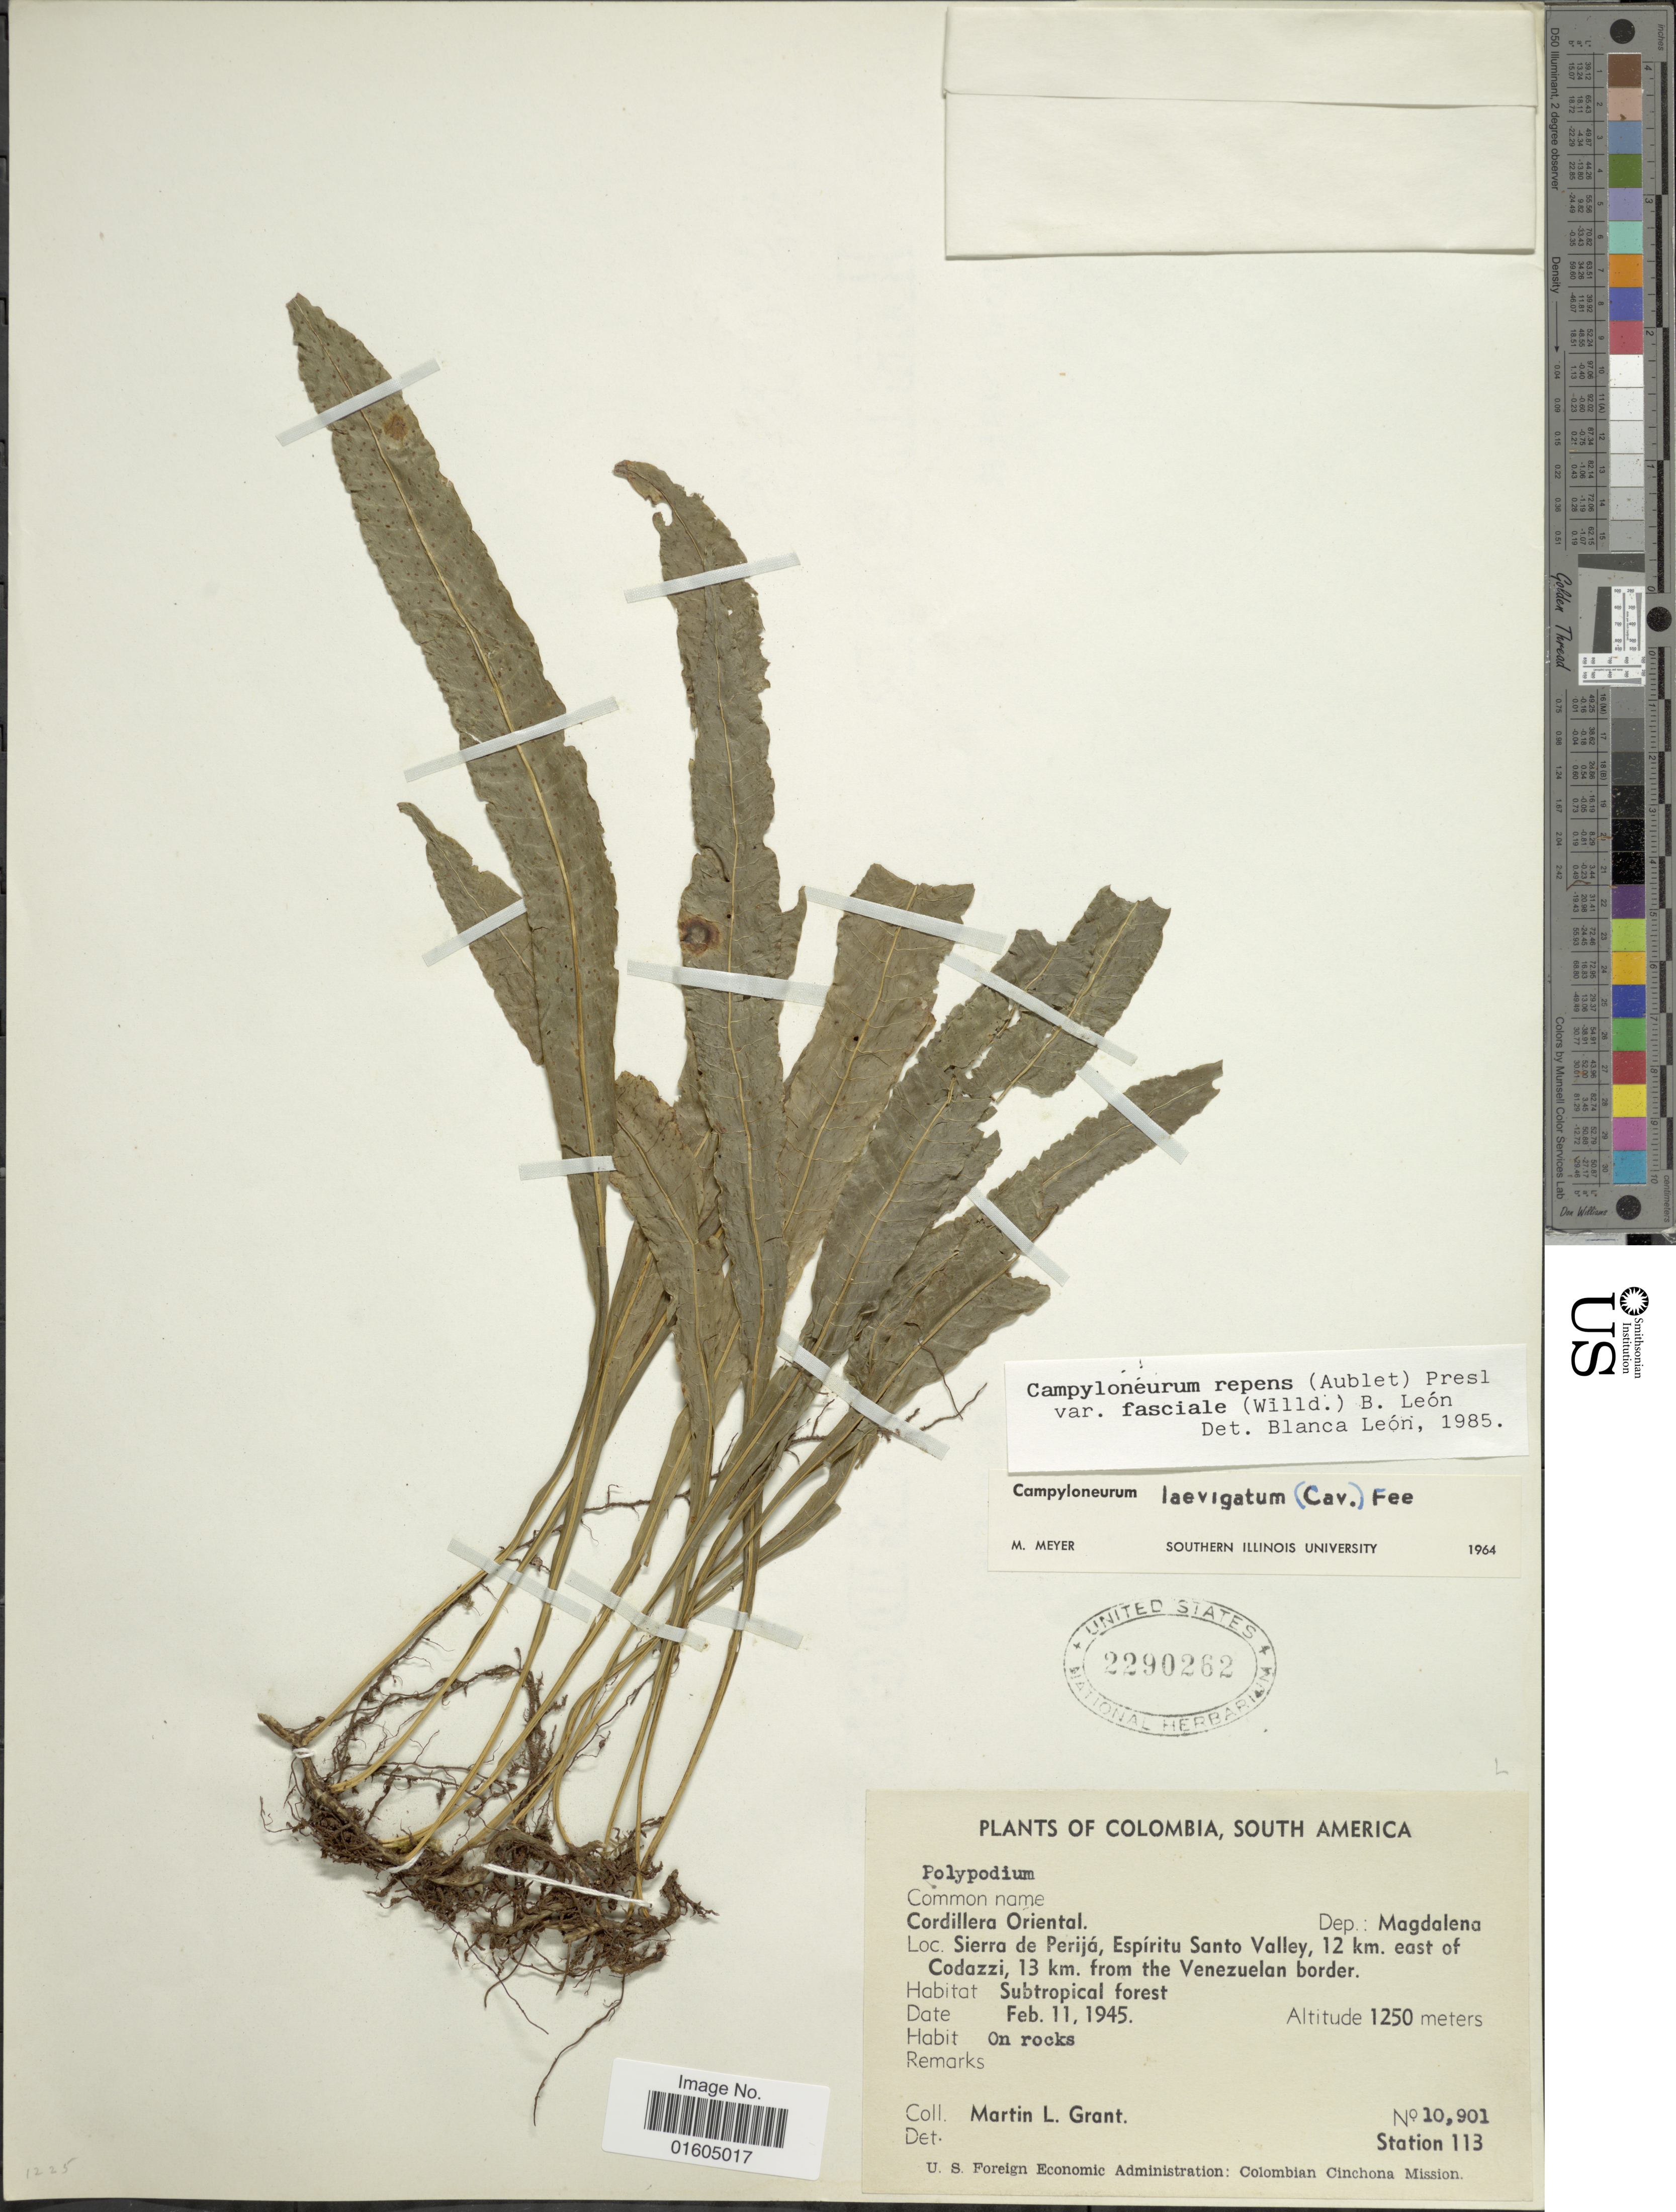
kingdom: Plantae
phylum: Tracheophyta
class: Polypodiopsida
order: Polypodiales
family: Polypodiaceae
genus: Campyloneurum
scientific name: Campyloneurum serpentinum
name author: (Christ) Ching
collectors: M. L. Grant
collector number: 10901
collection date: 1945-02-11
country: Colombia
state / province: Magdalena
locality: Colombia, South America. Cordillera Oriental. Dep.: Magdalena. Sierra de Perija, Espiritu Santo Valley, 12 km. east of Codazzi, 13 km. from the Venezuelan border.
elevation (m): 1250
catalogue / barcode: US 2290262